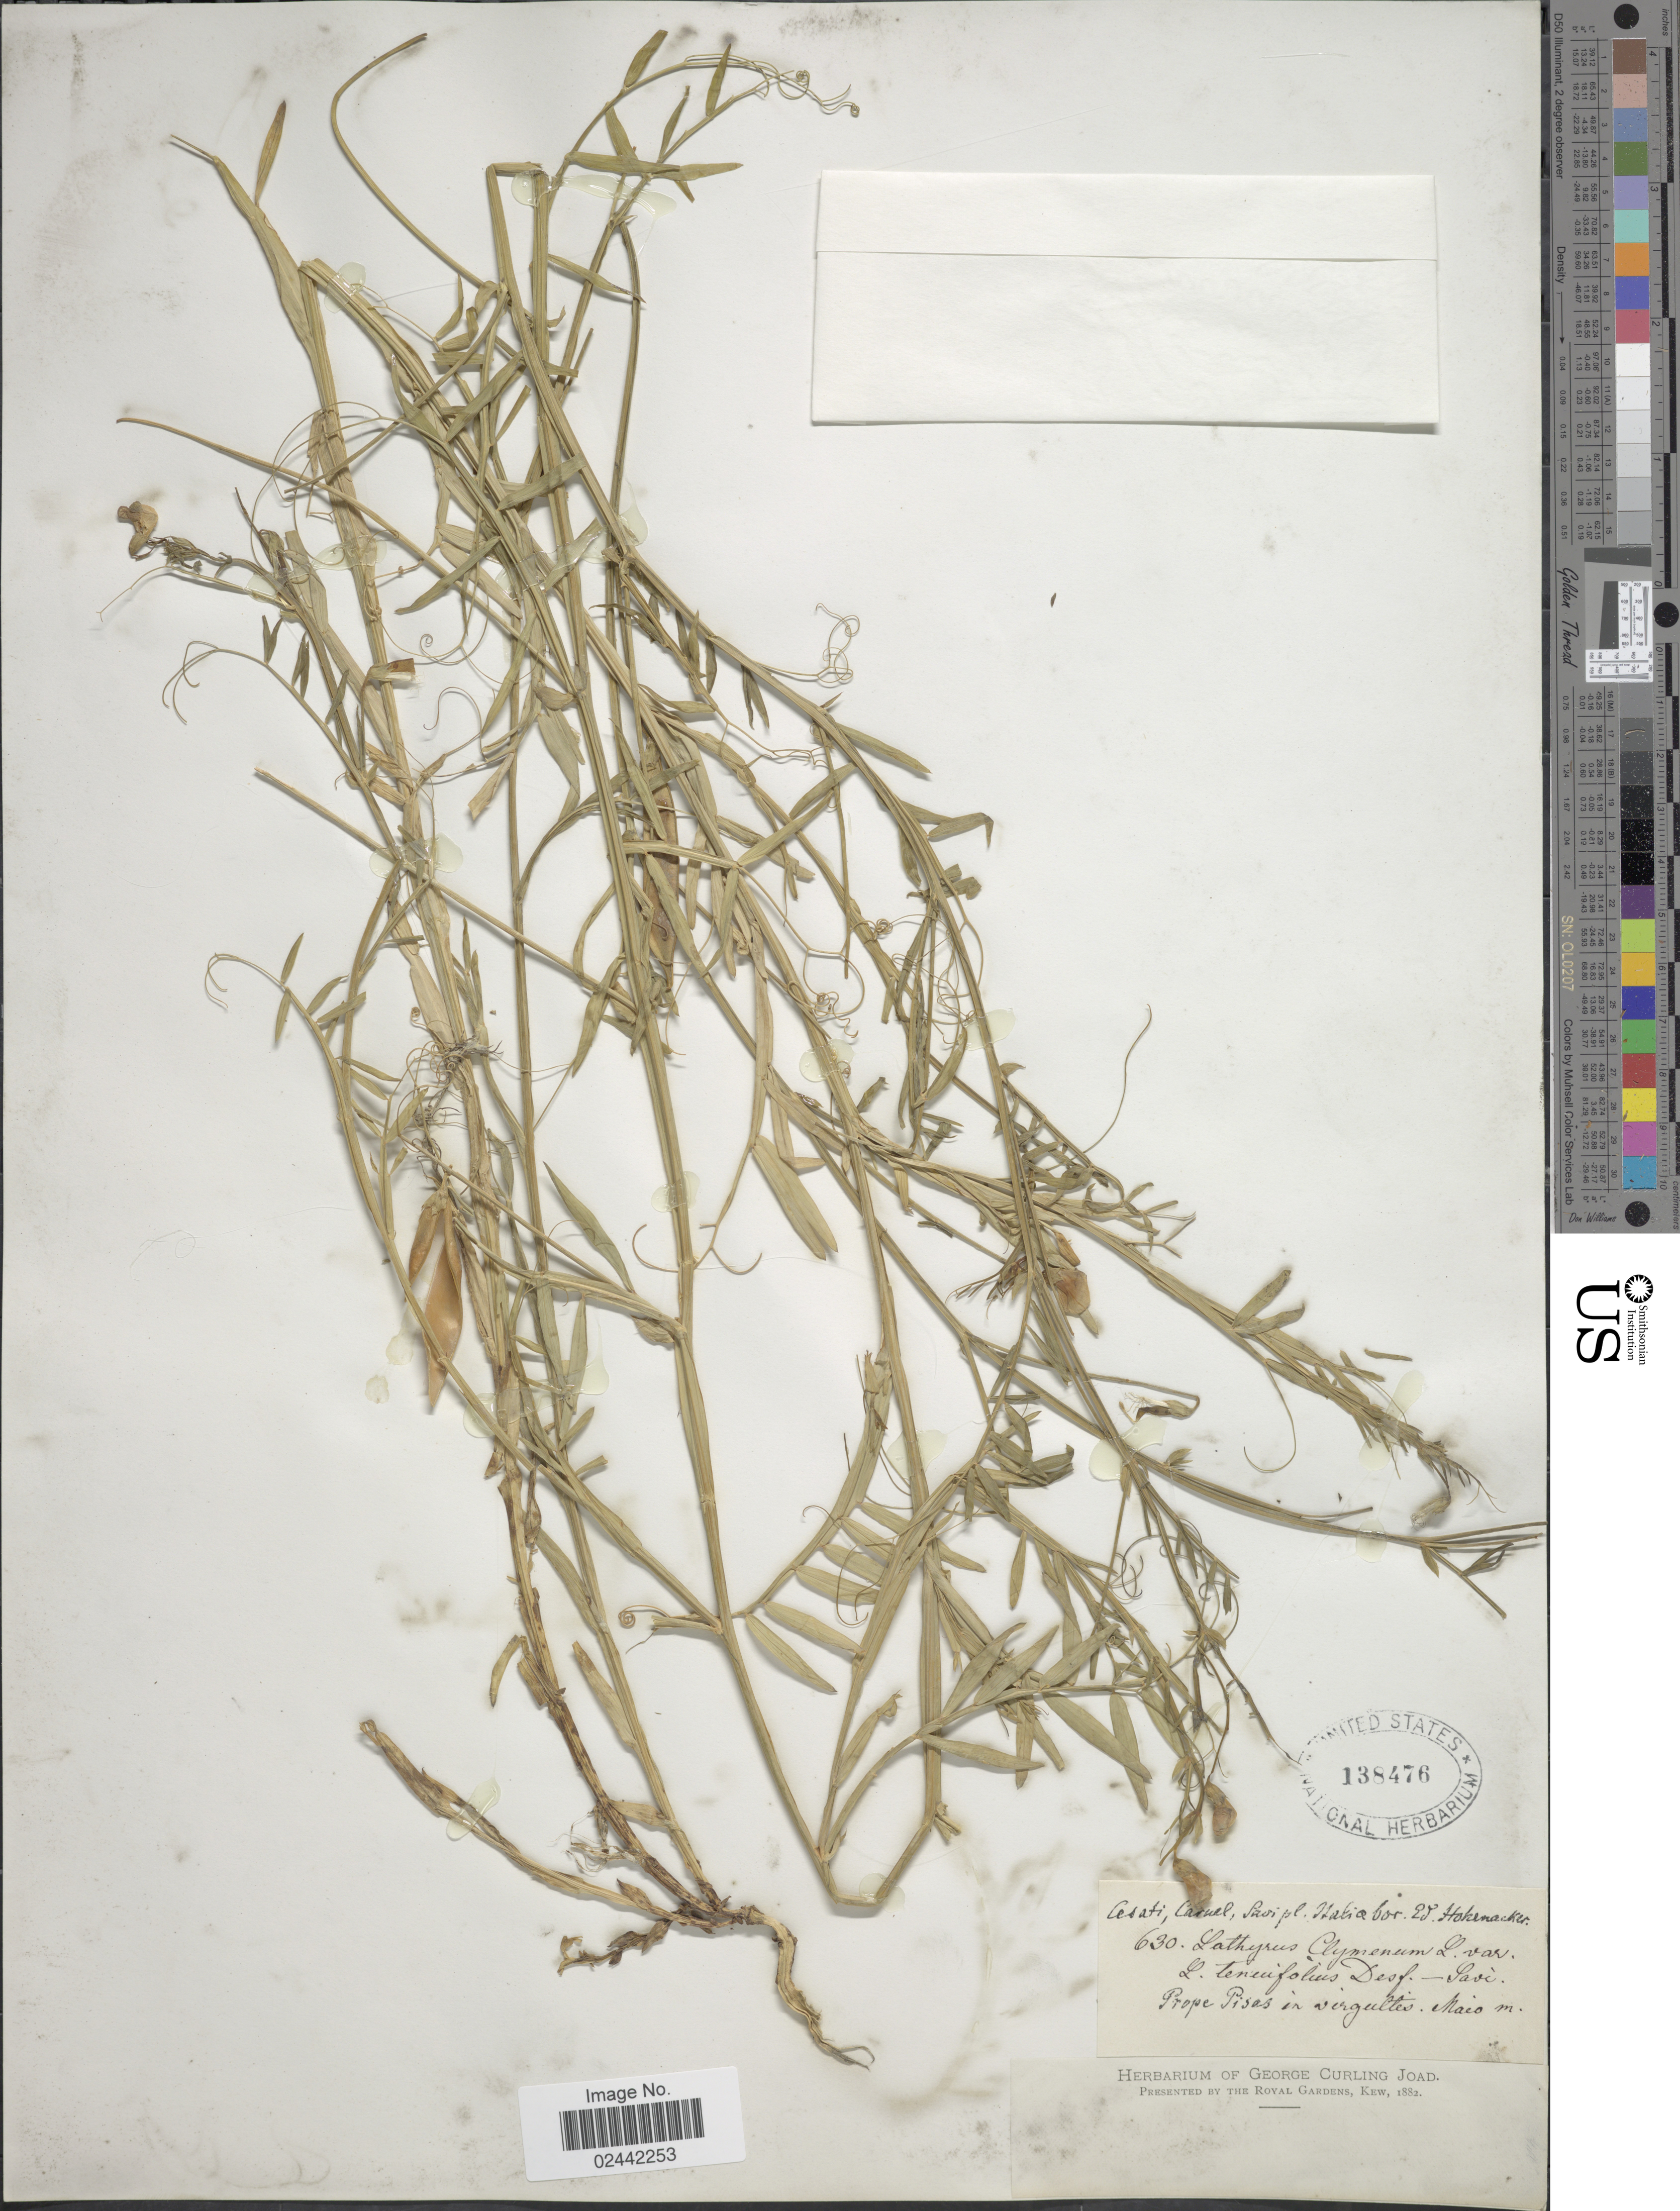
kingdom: Plantae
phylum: Tracheophyta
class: Magnoliopsida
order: Fabales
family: Fabaceae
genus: Lathyrus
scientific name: Lathyrus clymenum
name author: L.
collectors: Cesati, Caruel & G. Savi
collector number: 630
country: Italy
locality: Itaia bor. Prope Pisas in vergultis.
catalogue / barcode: US 138476